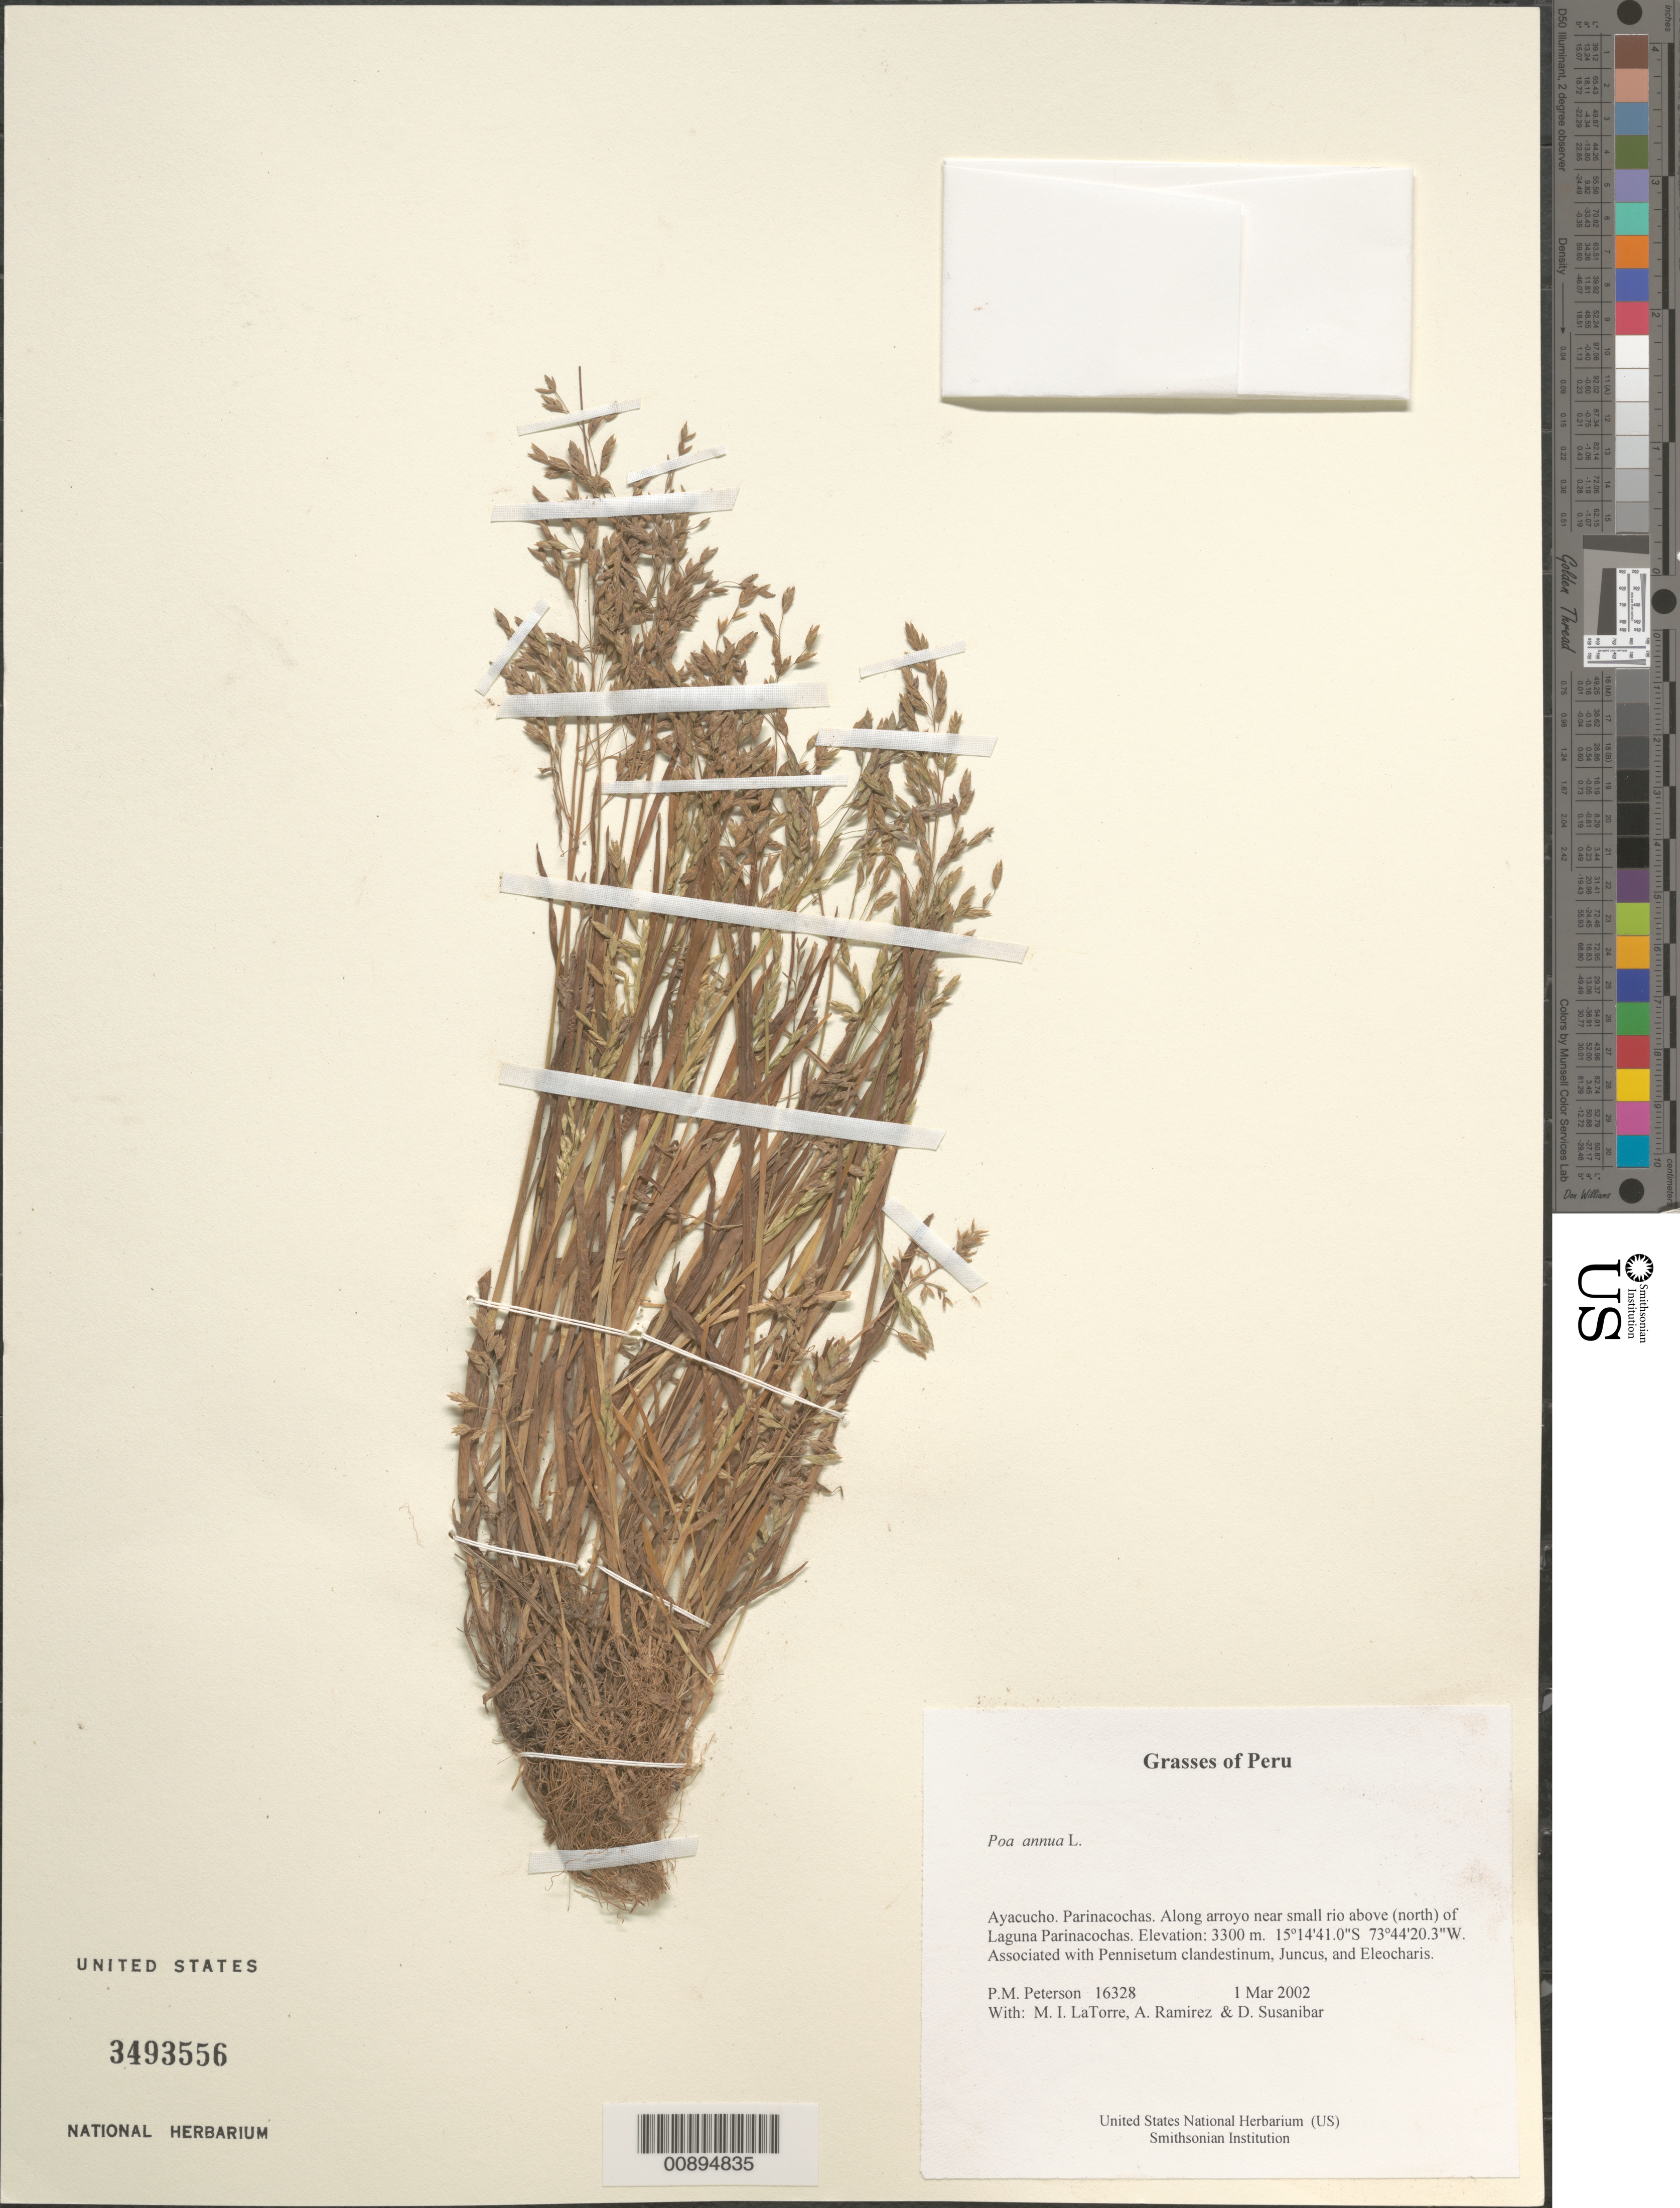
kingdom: Plantae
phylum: Tracheophyta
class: Liliopsida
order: Poales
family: Poaceae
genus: Poa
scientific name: Poa annua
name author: L.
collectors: P. M. Peterson, M. I. La Torre, A. Ramírez & D. Susanibar Cruz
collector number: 16328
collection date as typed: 01 Mar 2002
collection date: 2002-03-01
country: Peru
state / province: Ayacucho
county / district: Parinacochas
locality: Along arroyo near small rio above (north) of Laguna Parinacochas.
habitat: Associated with ~Pennisetum clandestinum, Juncus, and Eleocharis~.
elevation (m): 3300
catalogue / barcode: US 3493556